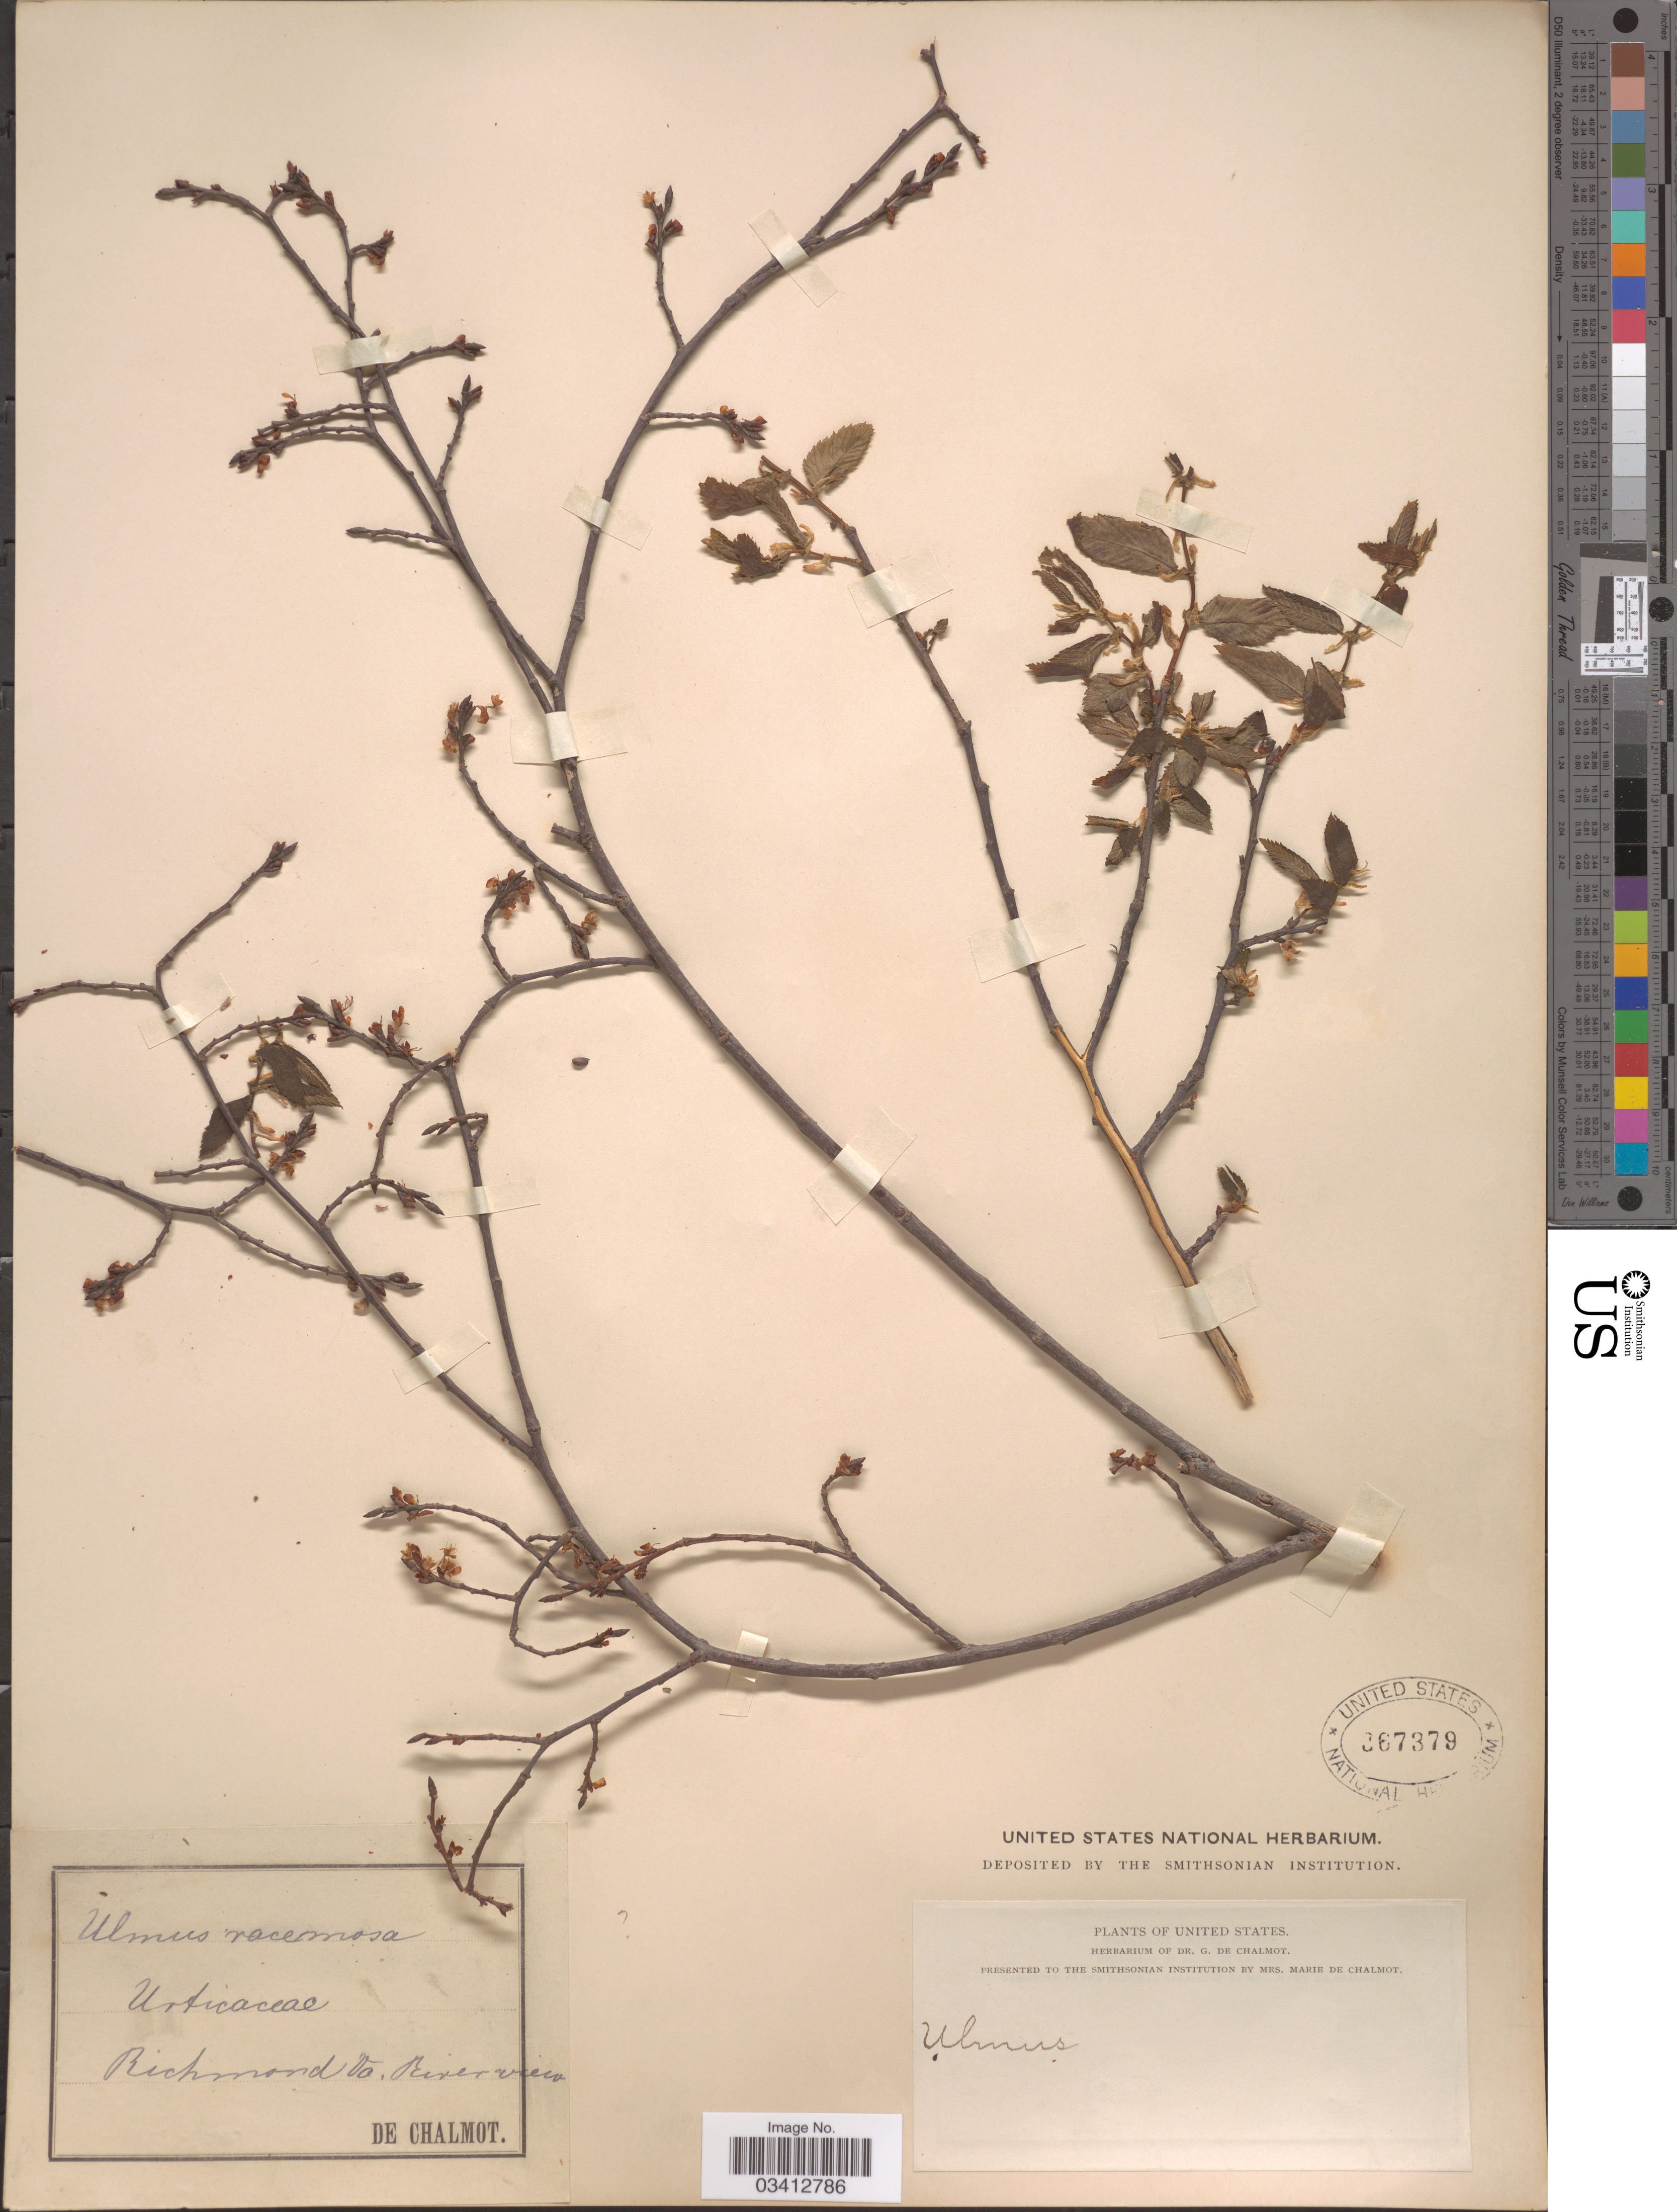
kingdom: Plantae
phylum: Tracheophyta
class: Magnoliopsida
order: Rosales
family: Ulmaceae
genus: Ulmus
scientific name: Ulmus americana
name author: L.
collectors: G. de Chalmot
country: United States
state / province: Virginia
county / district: City of Richmond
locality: Richmond, River view.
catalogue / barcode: US 367379